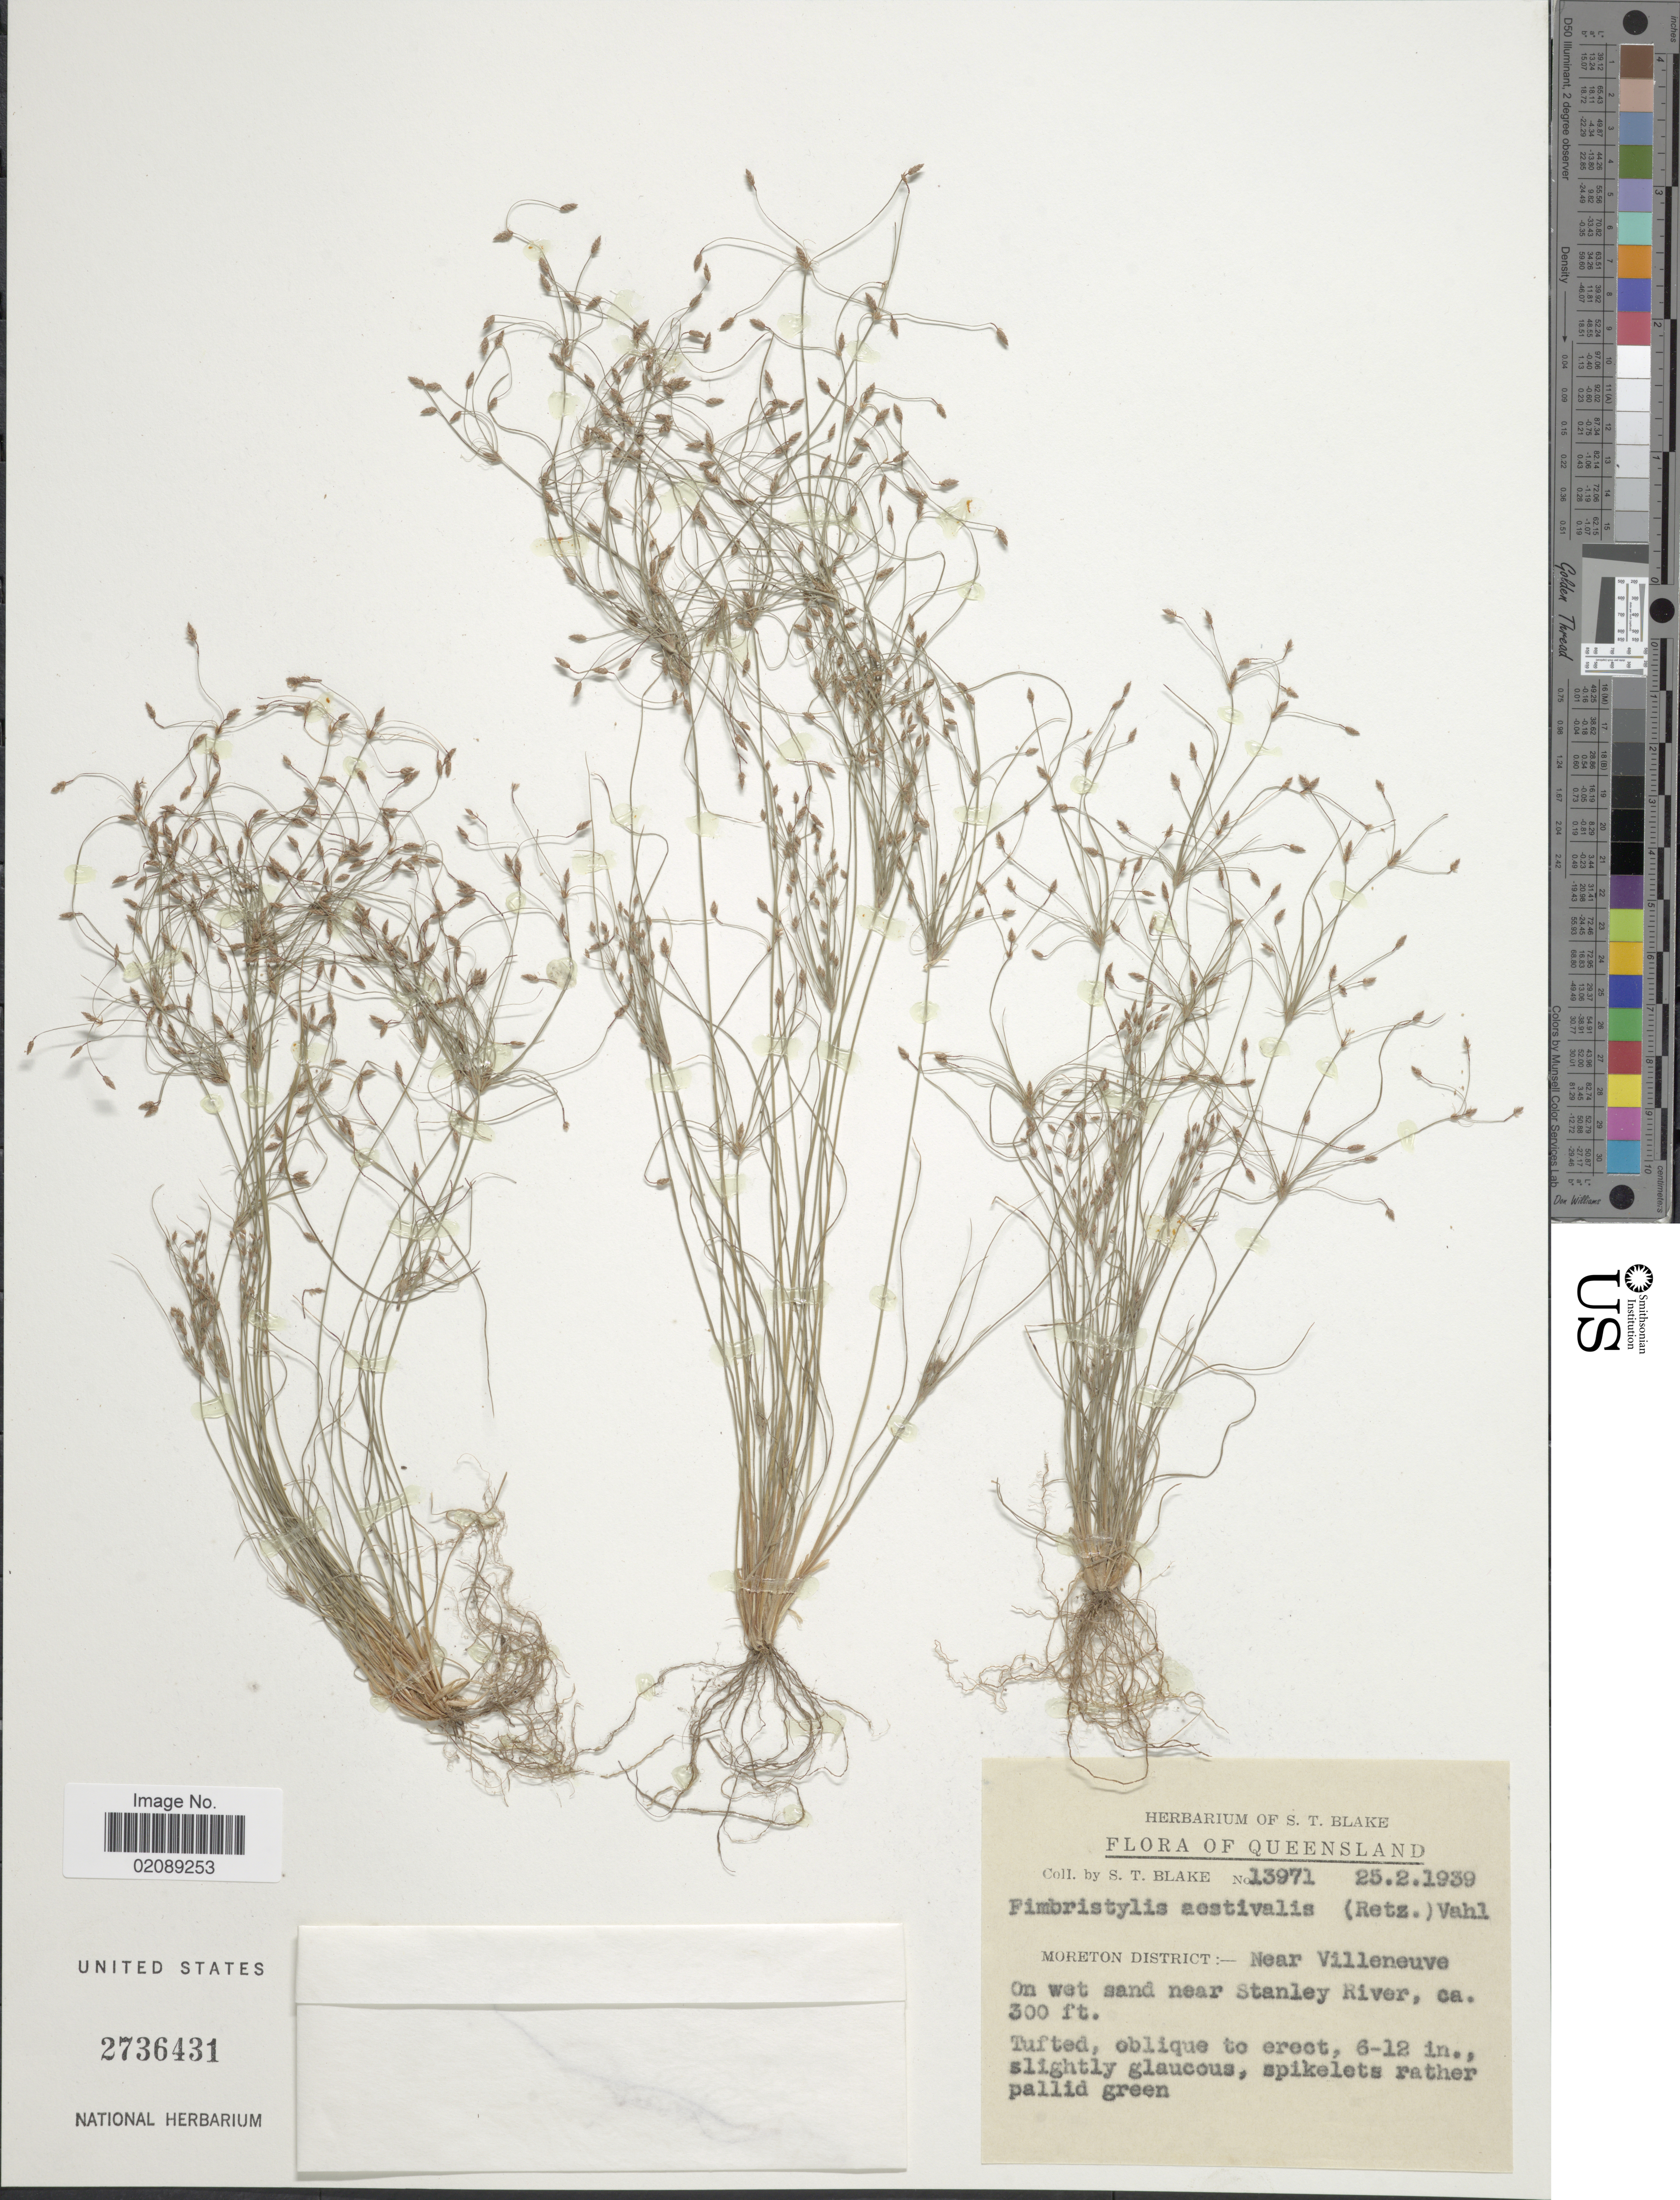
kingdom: Plantae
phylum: Tracheophyta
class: Liliopsida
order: Poales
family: Cyperaceae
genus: Fimbristylis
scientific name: Fimbristylis aestivalis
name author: (Retz.) Vahl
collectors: S. T. Blake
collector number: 13971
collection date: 1939-02-25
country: Australia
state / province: Queensland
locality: Moreton District:- Near Villeneuve. near Stanley River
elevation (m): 91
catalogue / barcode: US 2736431